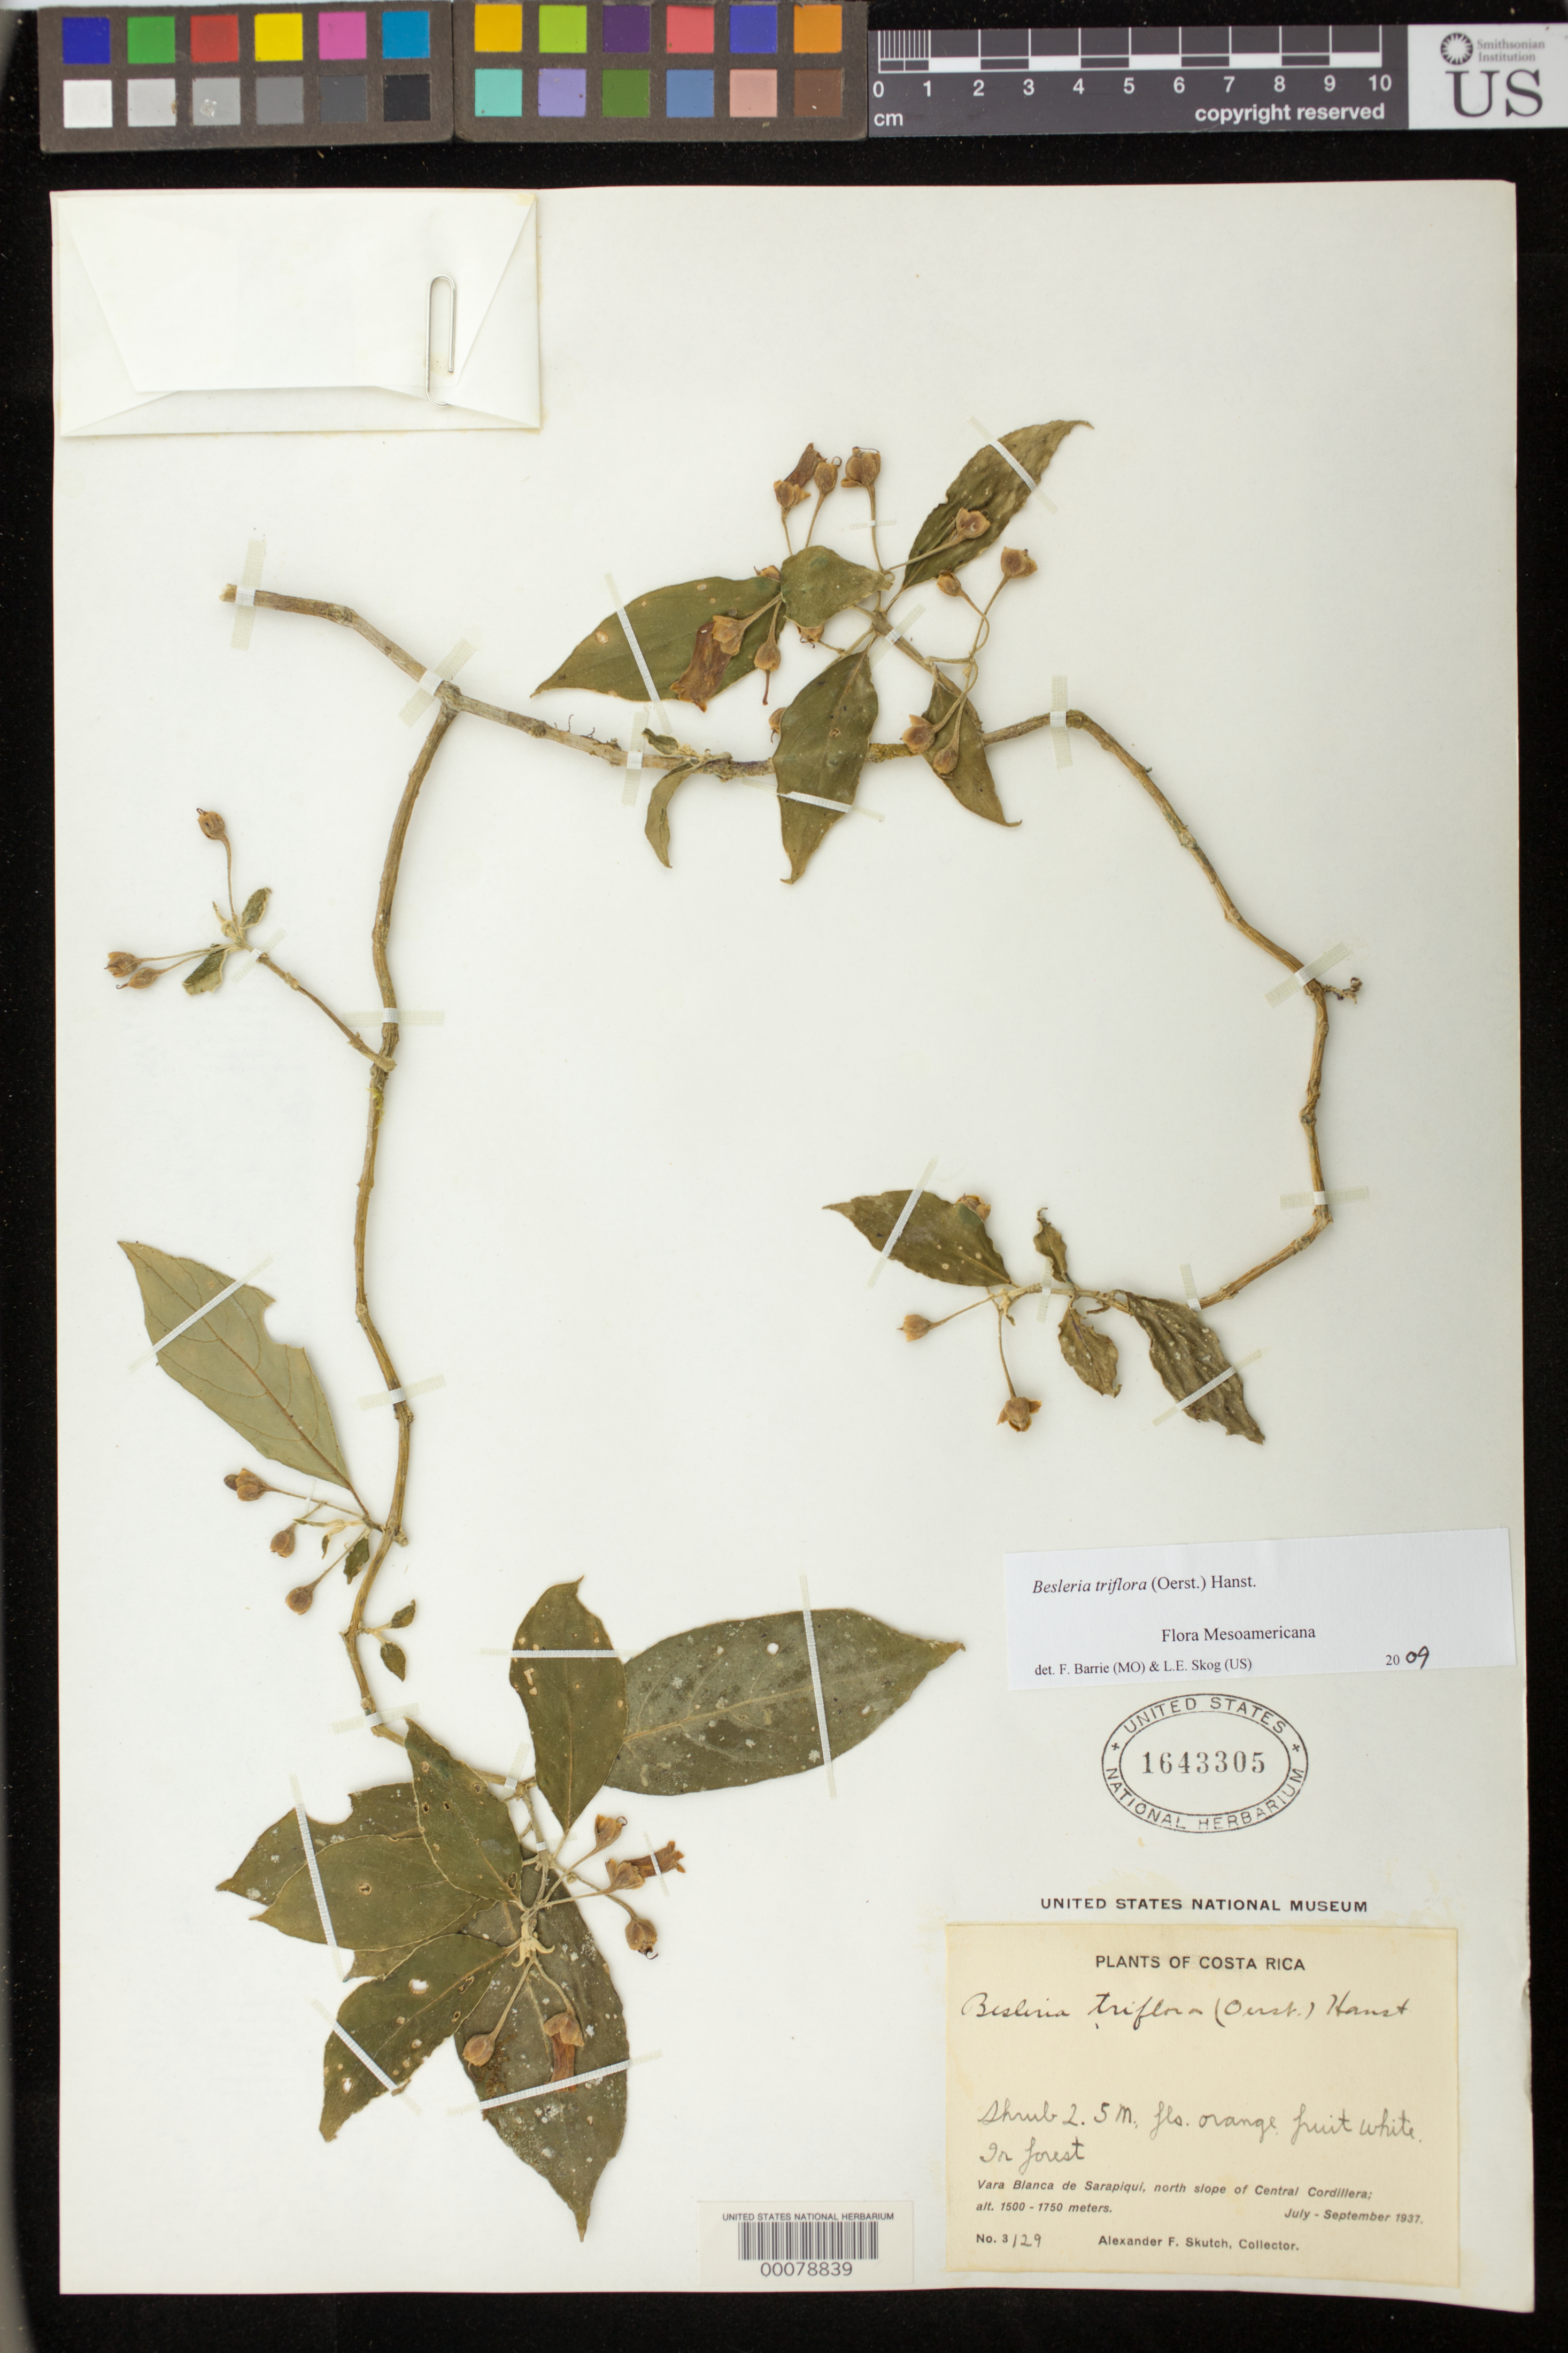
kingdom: Plantae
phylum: Tracheophyta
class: Magnoliopsida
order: Lamiales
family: Gesneriaceae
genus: Besleria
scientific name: Besleria triflora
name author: (Oerst.) Hanst.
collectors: A. F. Skutch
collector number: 3129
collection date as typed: Jul-Sep 1937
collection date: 1937-07/1937-09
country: Costa Rica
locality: Vara Blanca de Sarapiqui, N slope of Central Cordillera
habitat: In forest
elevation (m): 1500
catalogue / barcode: US 1643305